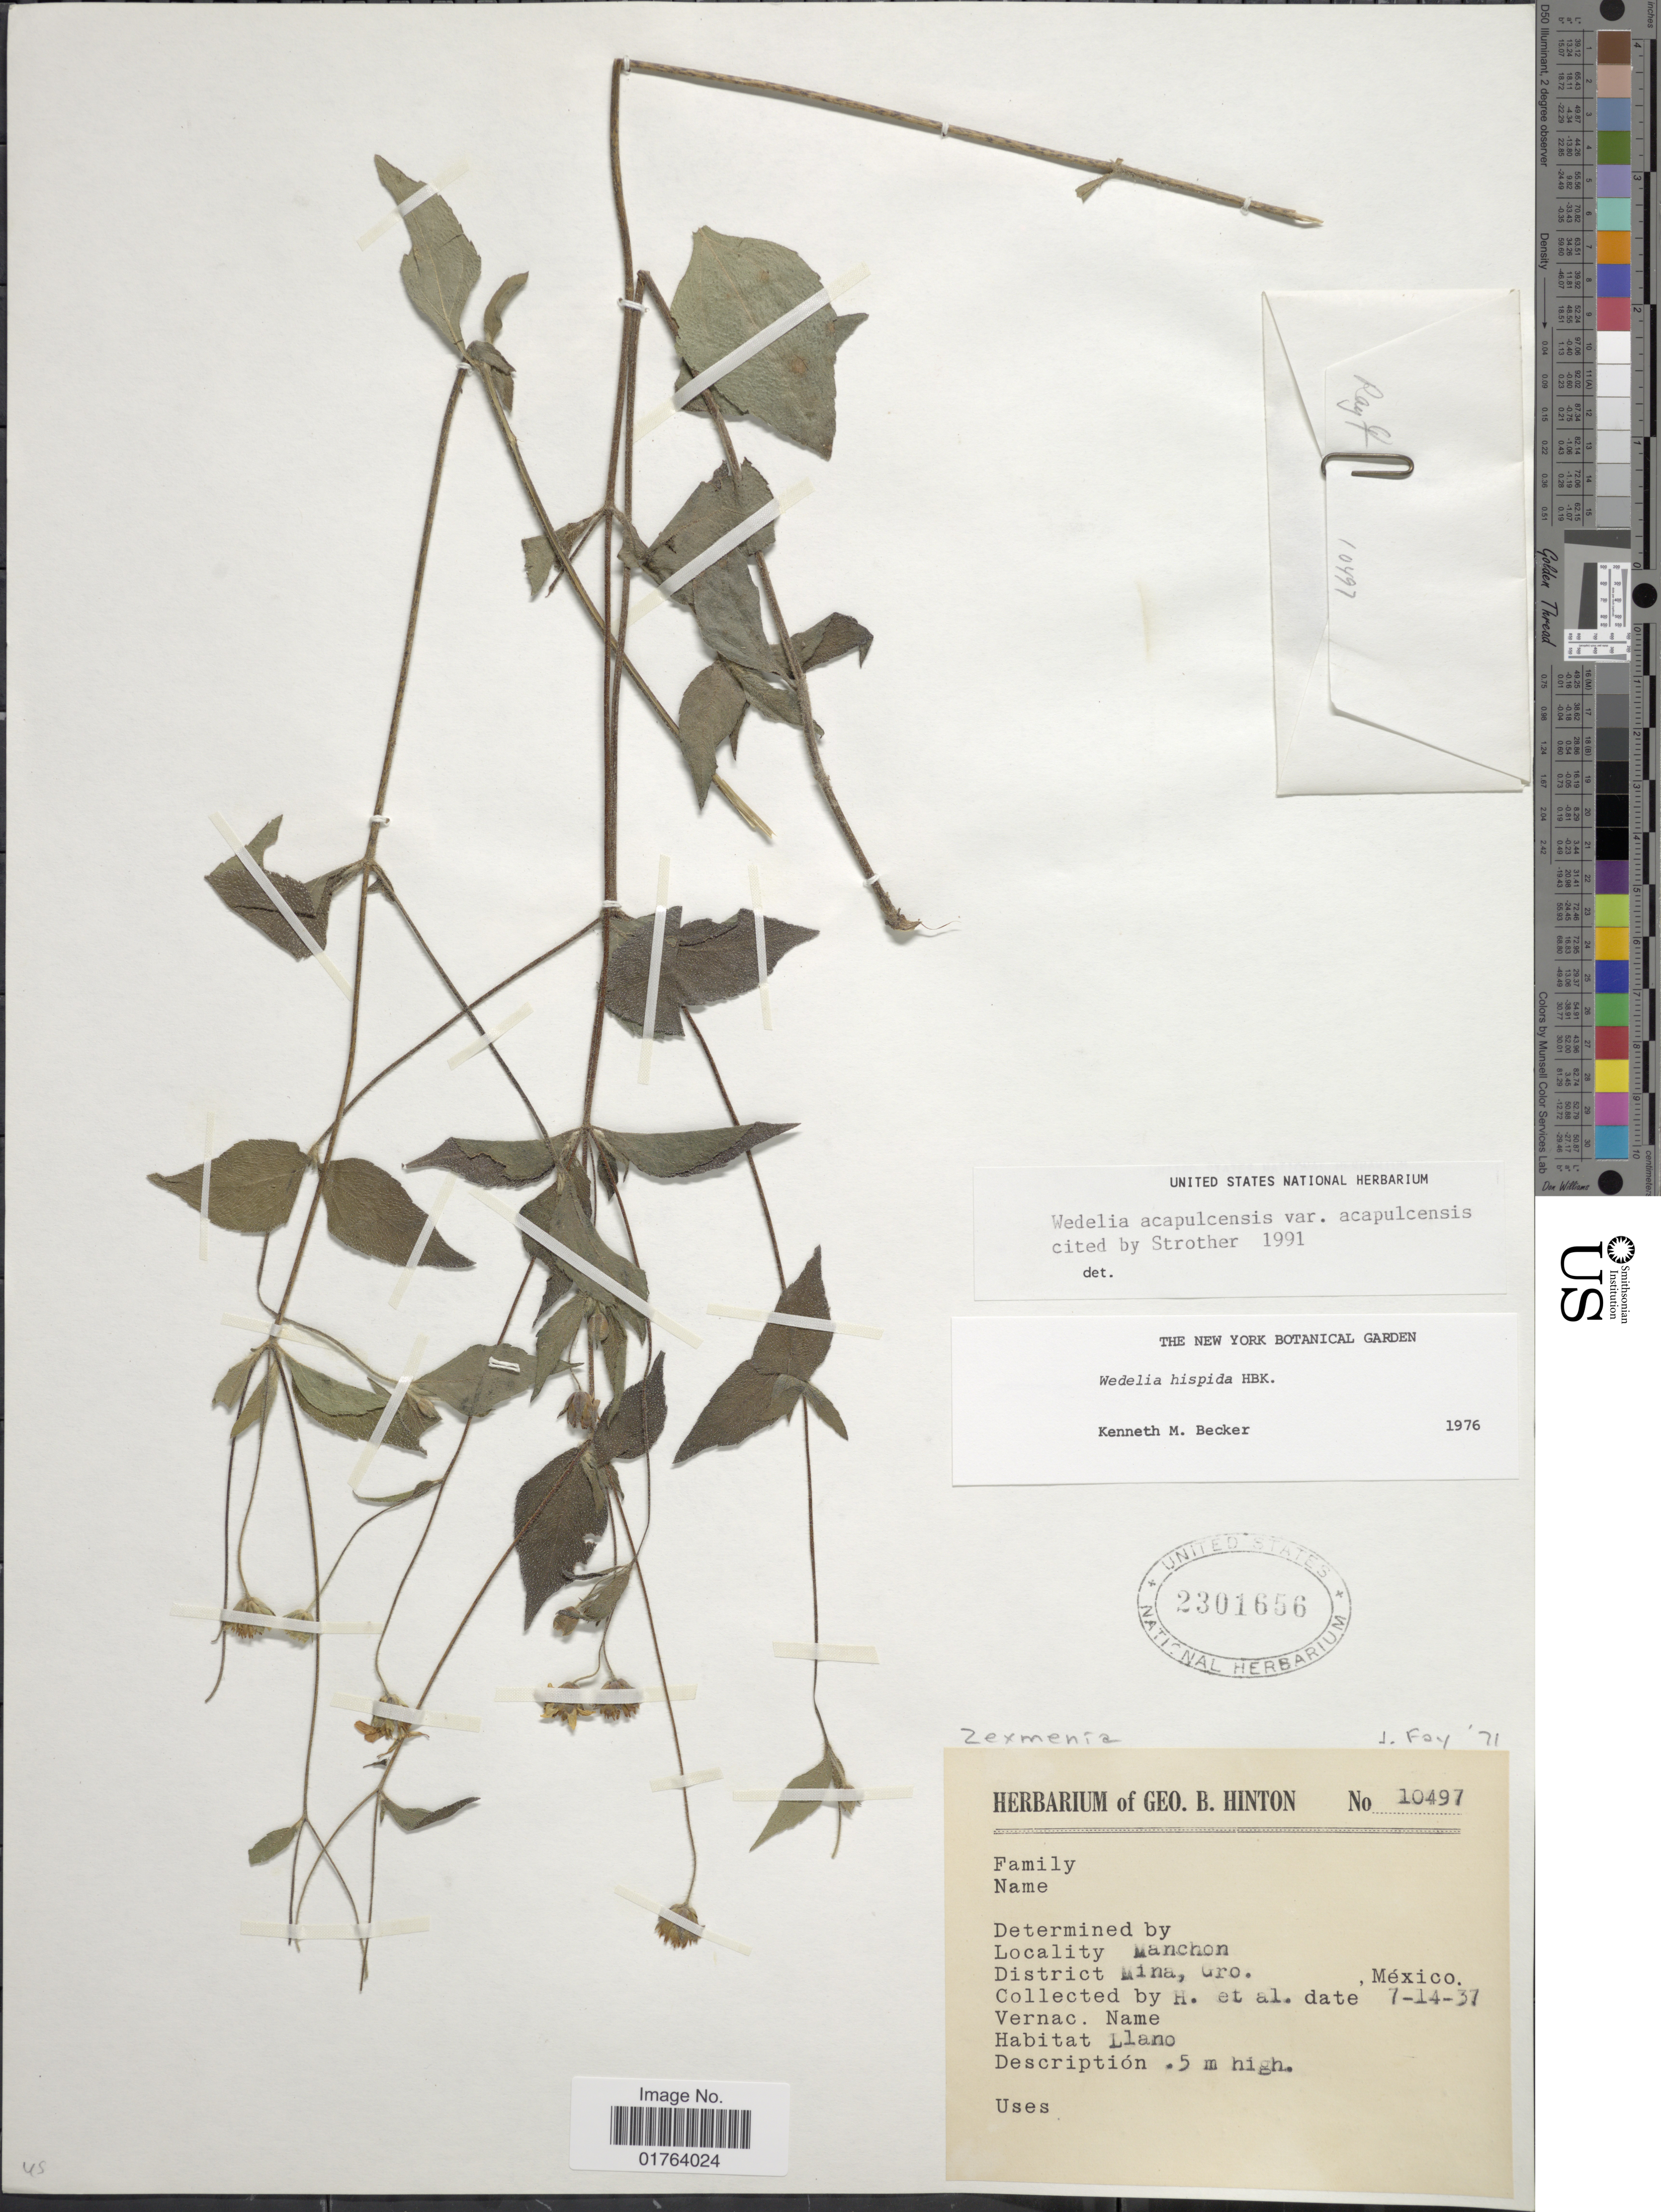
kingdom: Plantae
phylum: Tracheophyta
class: Magnoliopsida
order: Asterales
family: Asteraceae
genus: Wedelia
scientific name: Wedelia acapulcensis var. acapulcensis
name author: Kunth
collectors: G. B. Hinton & et al.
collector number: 10497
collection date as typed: Transcribed d/m/y: 14/7/37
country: Mexico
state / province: Guerrero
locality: Mina, Gro.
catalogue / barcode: US 2301656